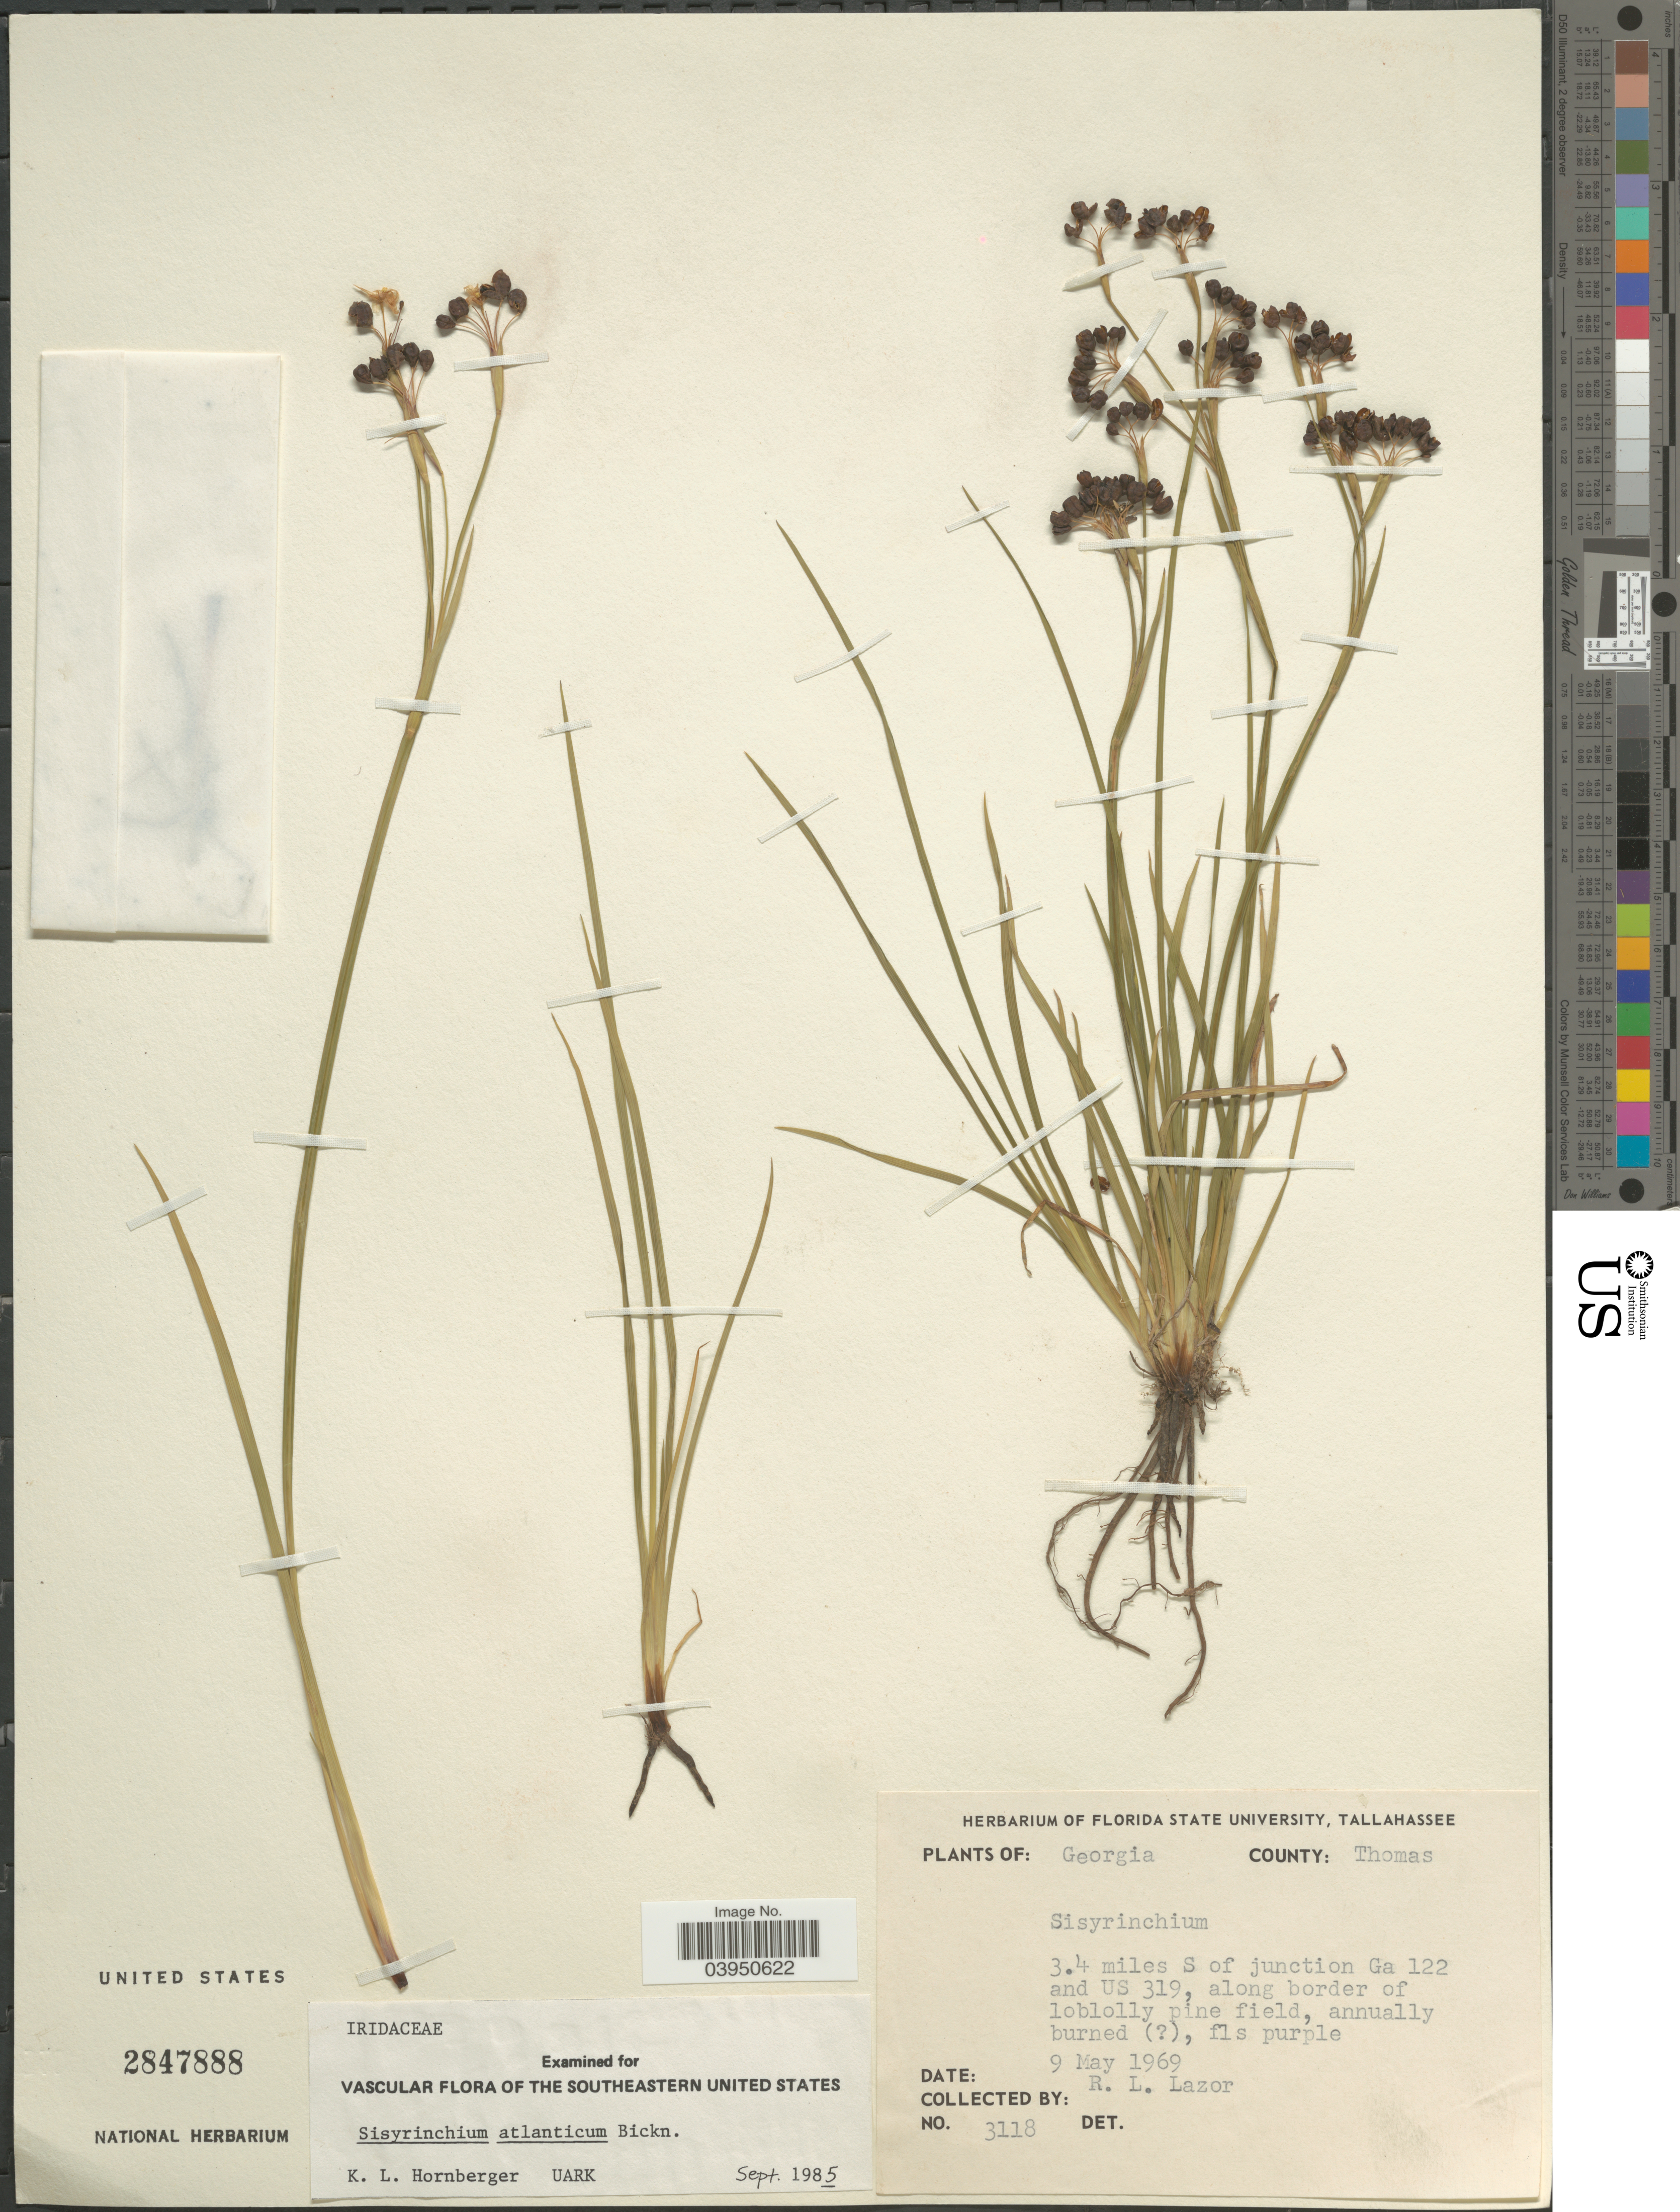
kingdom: Plantae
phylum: Tracheophyta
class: Liliopsida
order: Asparagales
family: Iridaceae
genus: Sisyrinchium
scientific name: Sisyrinchium atlanticum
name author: E.P. Bicknell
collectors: R. L. Lazor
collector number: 3118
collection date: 1969-05-09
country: United States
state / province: Georgia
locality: County: Thomas. 3.4 miles S of junction Ga 122 and US 319, along border of loblolly pine field.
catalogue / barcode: US 2847888